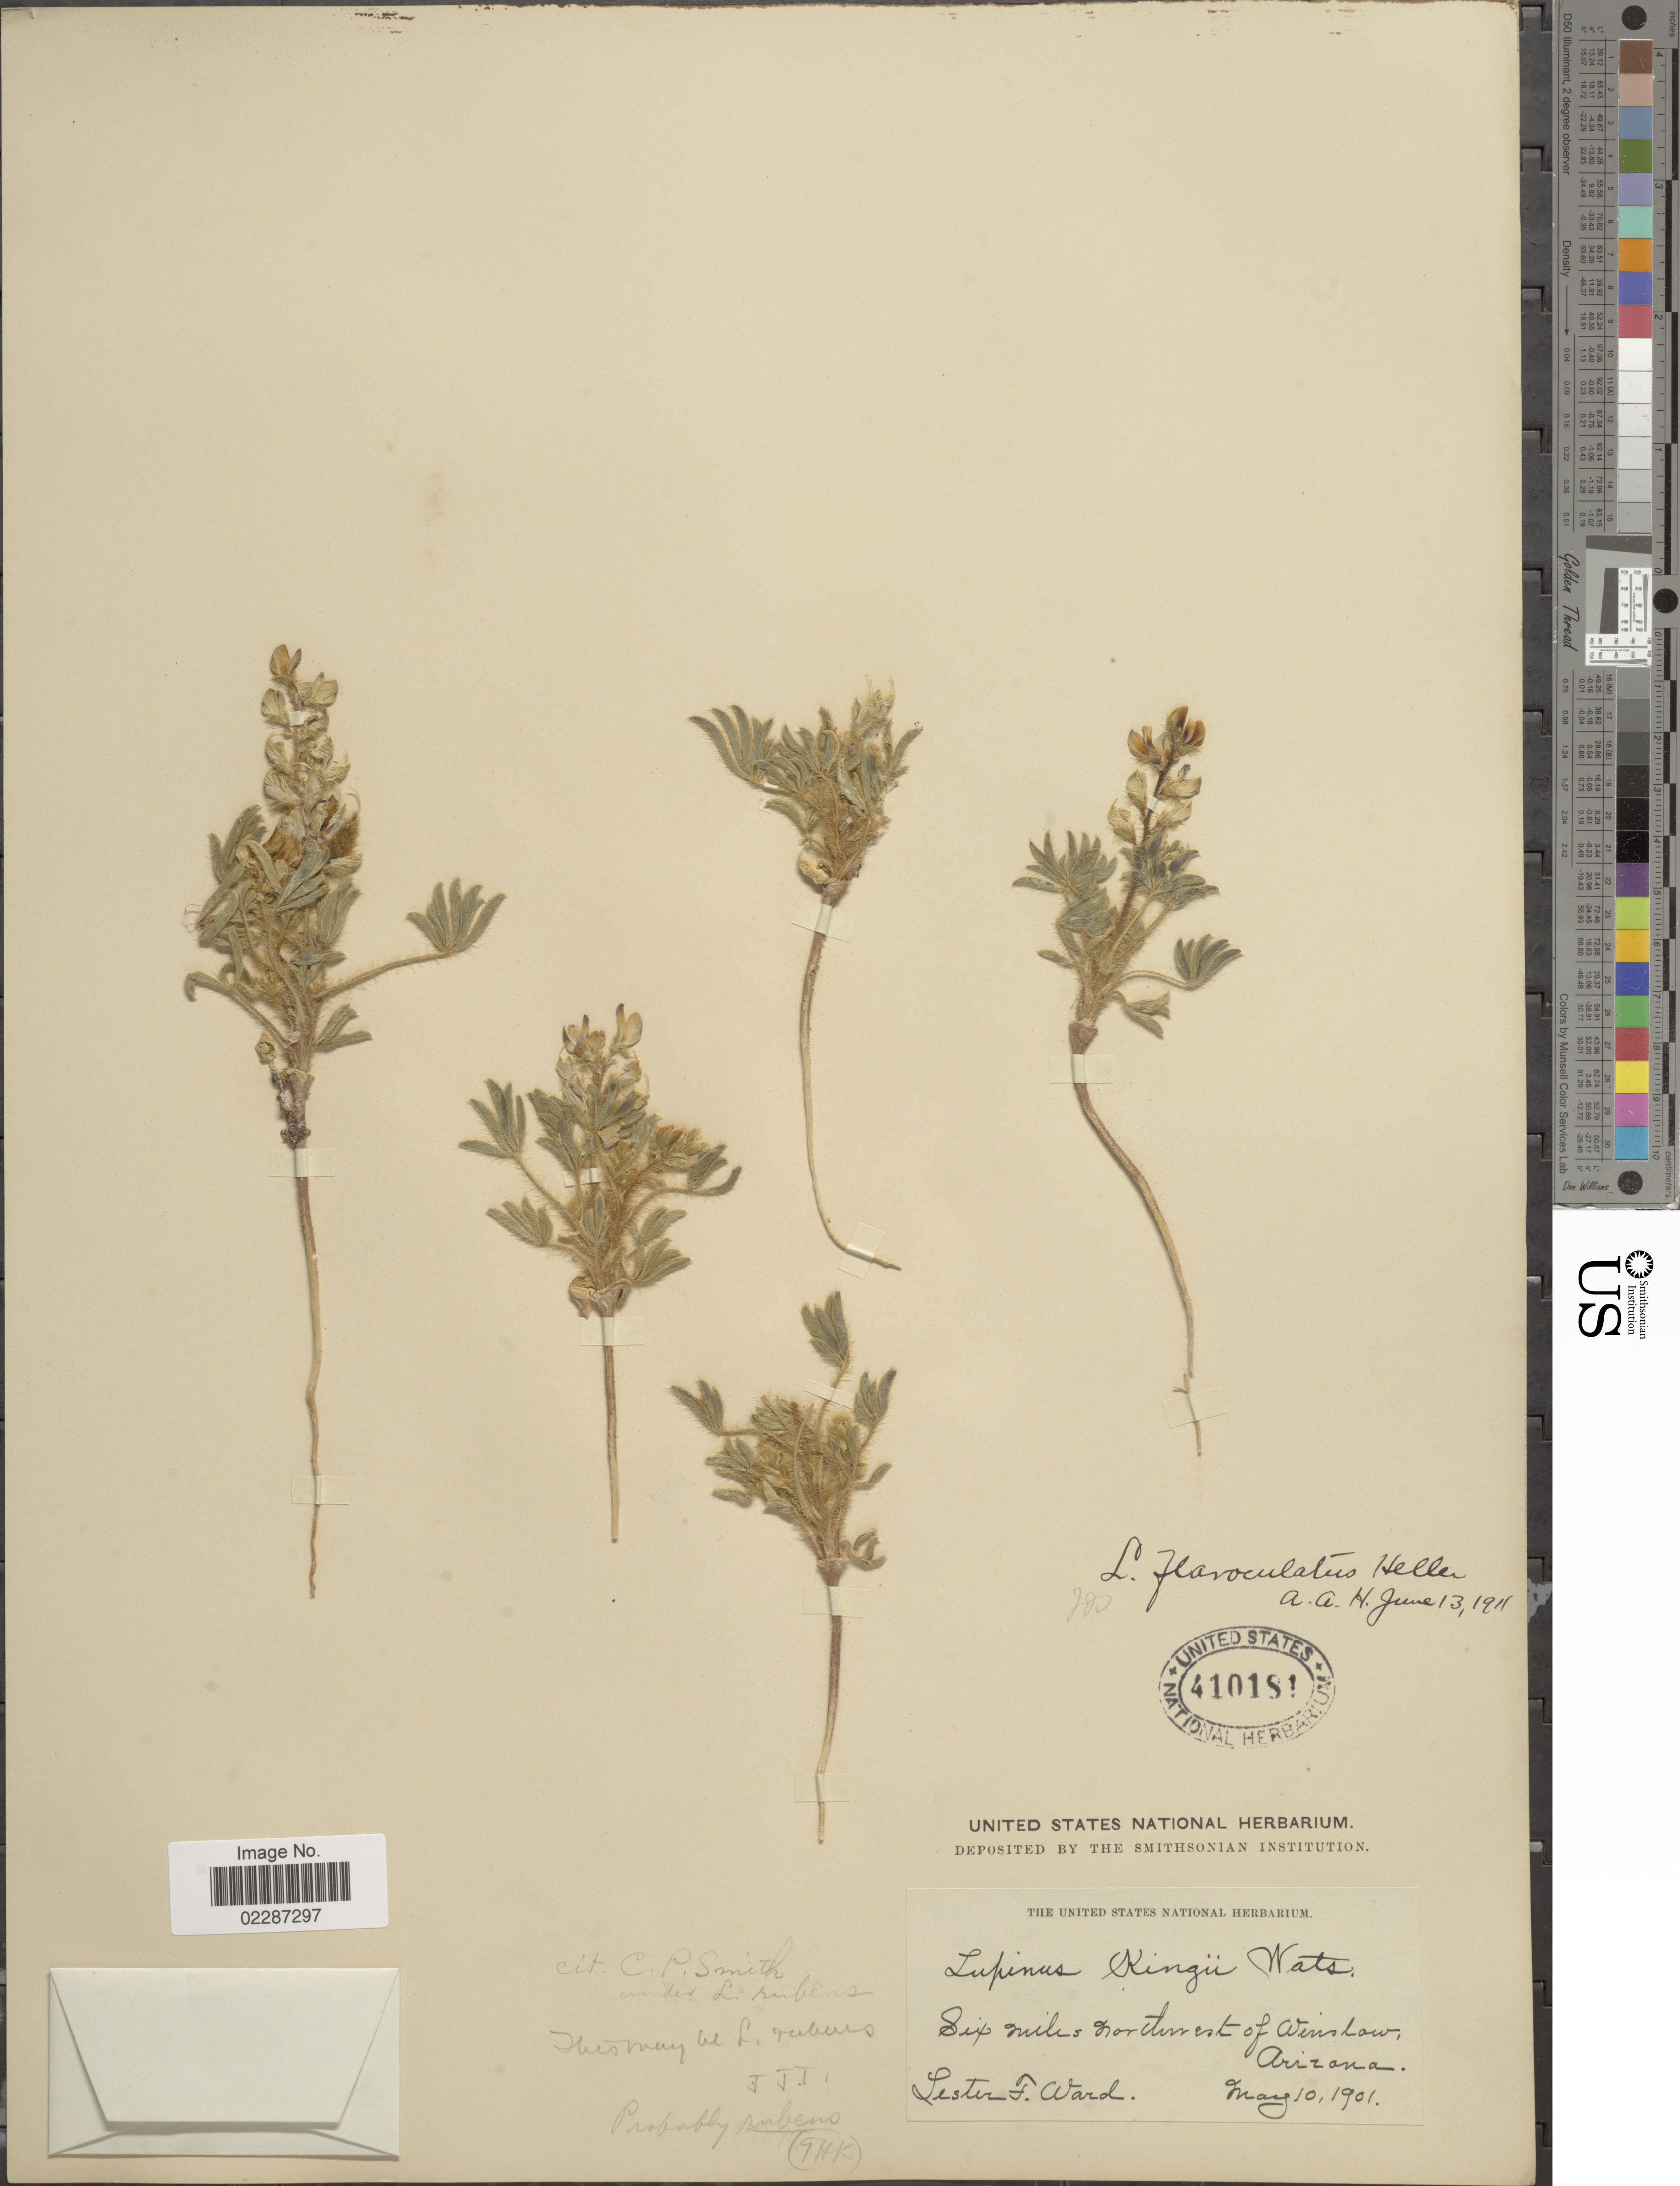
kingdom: Plantae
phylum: Tracheophyta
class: Magnoliopsida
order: Fabales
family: Fabaceae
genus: Lupinus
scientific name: Lupinus pusillus subsp. rubens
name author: (Rydb.) D.B. Dunn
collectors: L. F. Ward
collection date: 1901-05-10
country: United States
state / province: Arizona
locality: Six miles northwest of Winslow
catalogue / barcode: US 410181